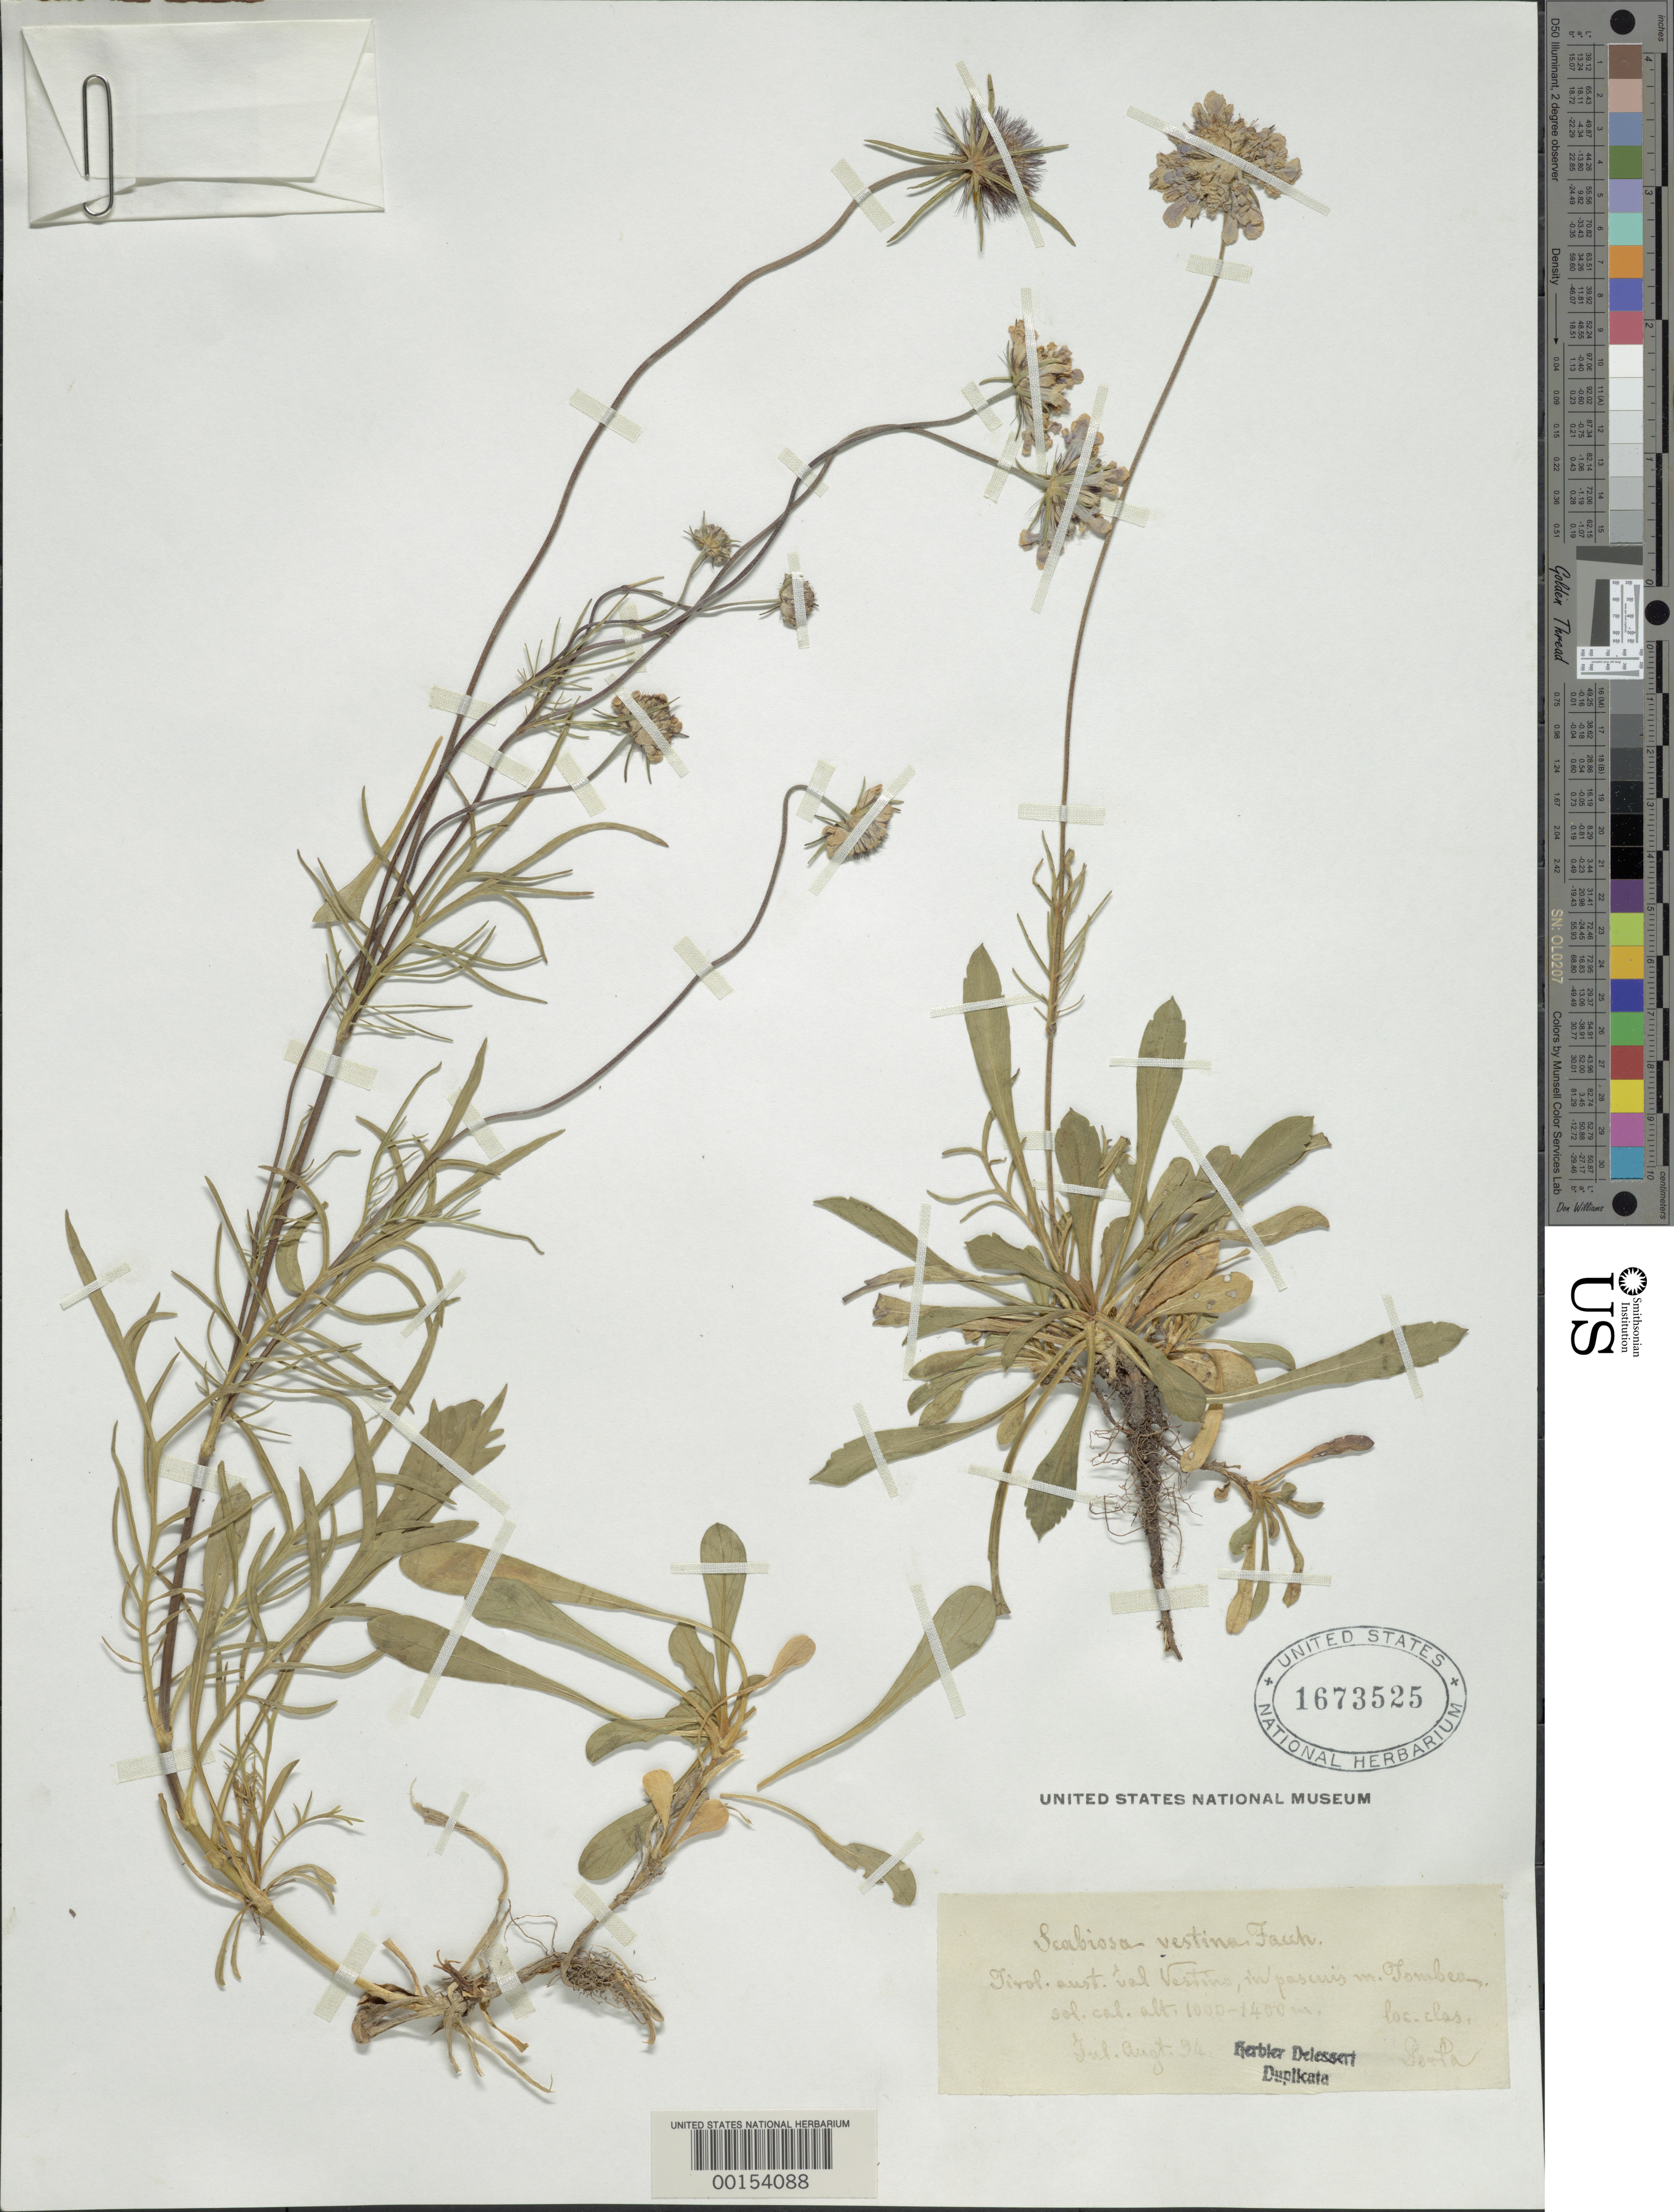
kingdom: Plantae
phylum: Tracheophyta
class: Magnoliopsida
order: Dipsacales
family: Caprifoliaceae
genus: Scabiosa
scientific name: Scabiosa vestina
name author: Fauh.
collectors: -. Serta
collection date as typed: Jul 1894 to -- Aug 1894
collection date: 1894-07/1894-08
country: Italy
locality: Tirol, Val Vestino, in pascuis m. Tombea.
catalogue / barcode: US 1673525